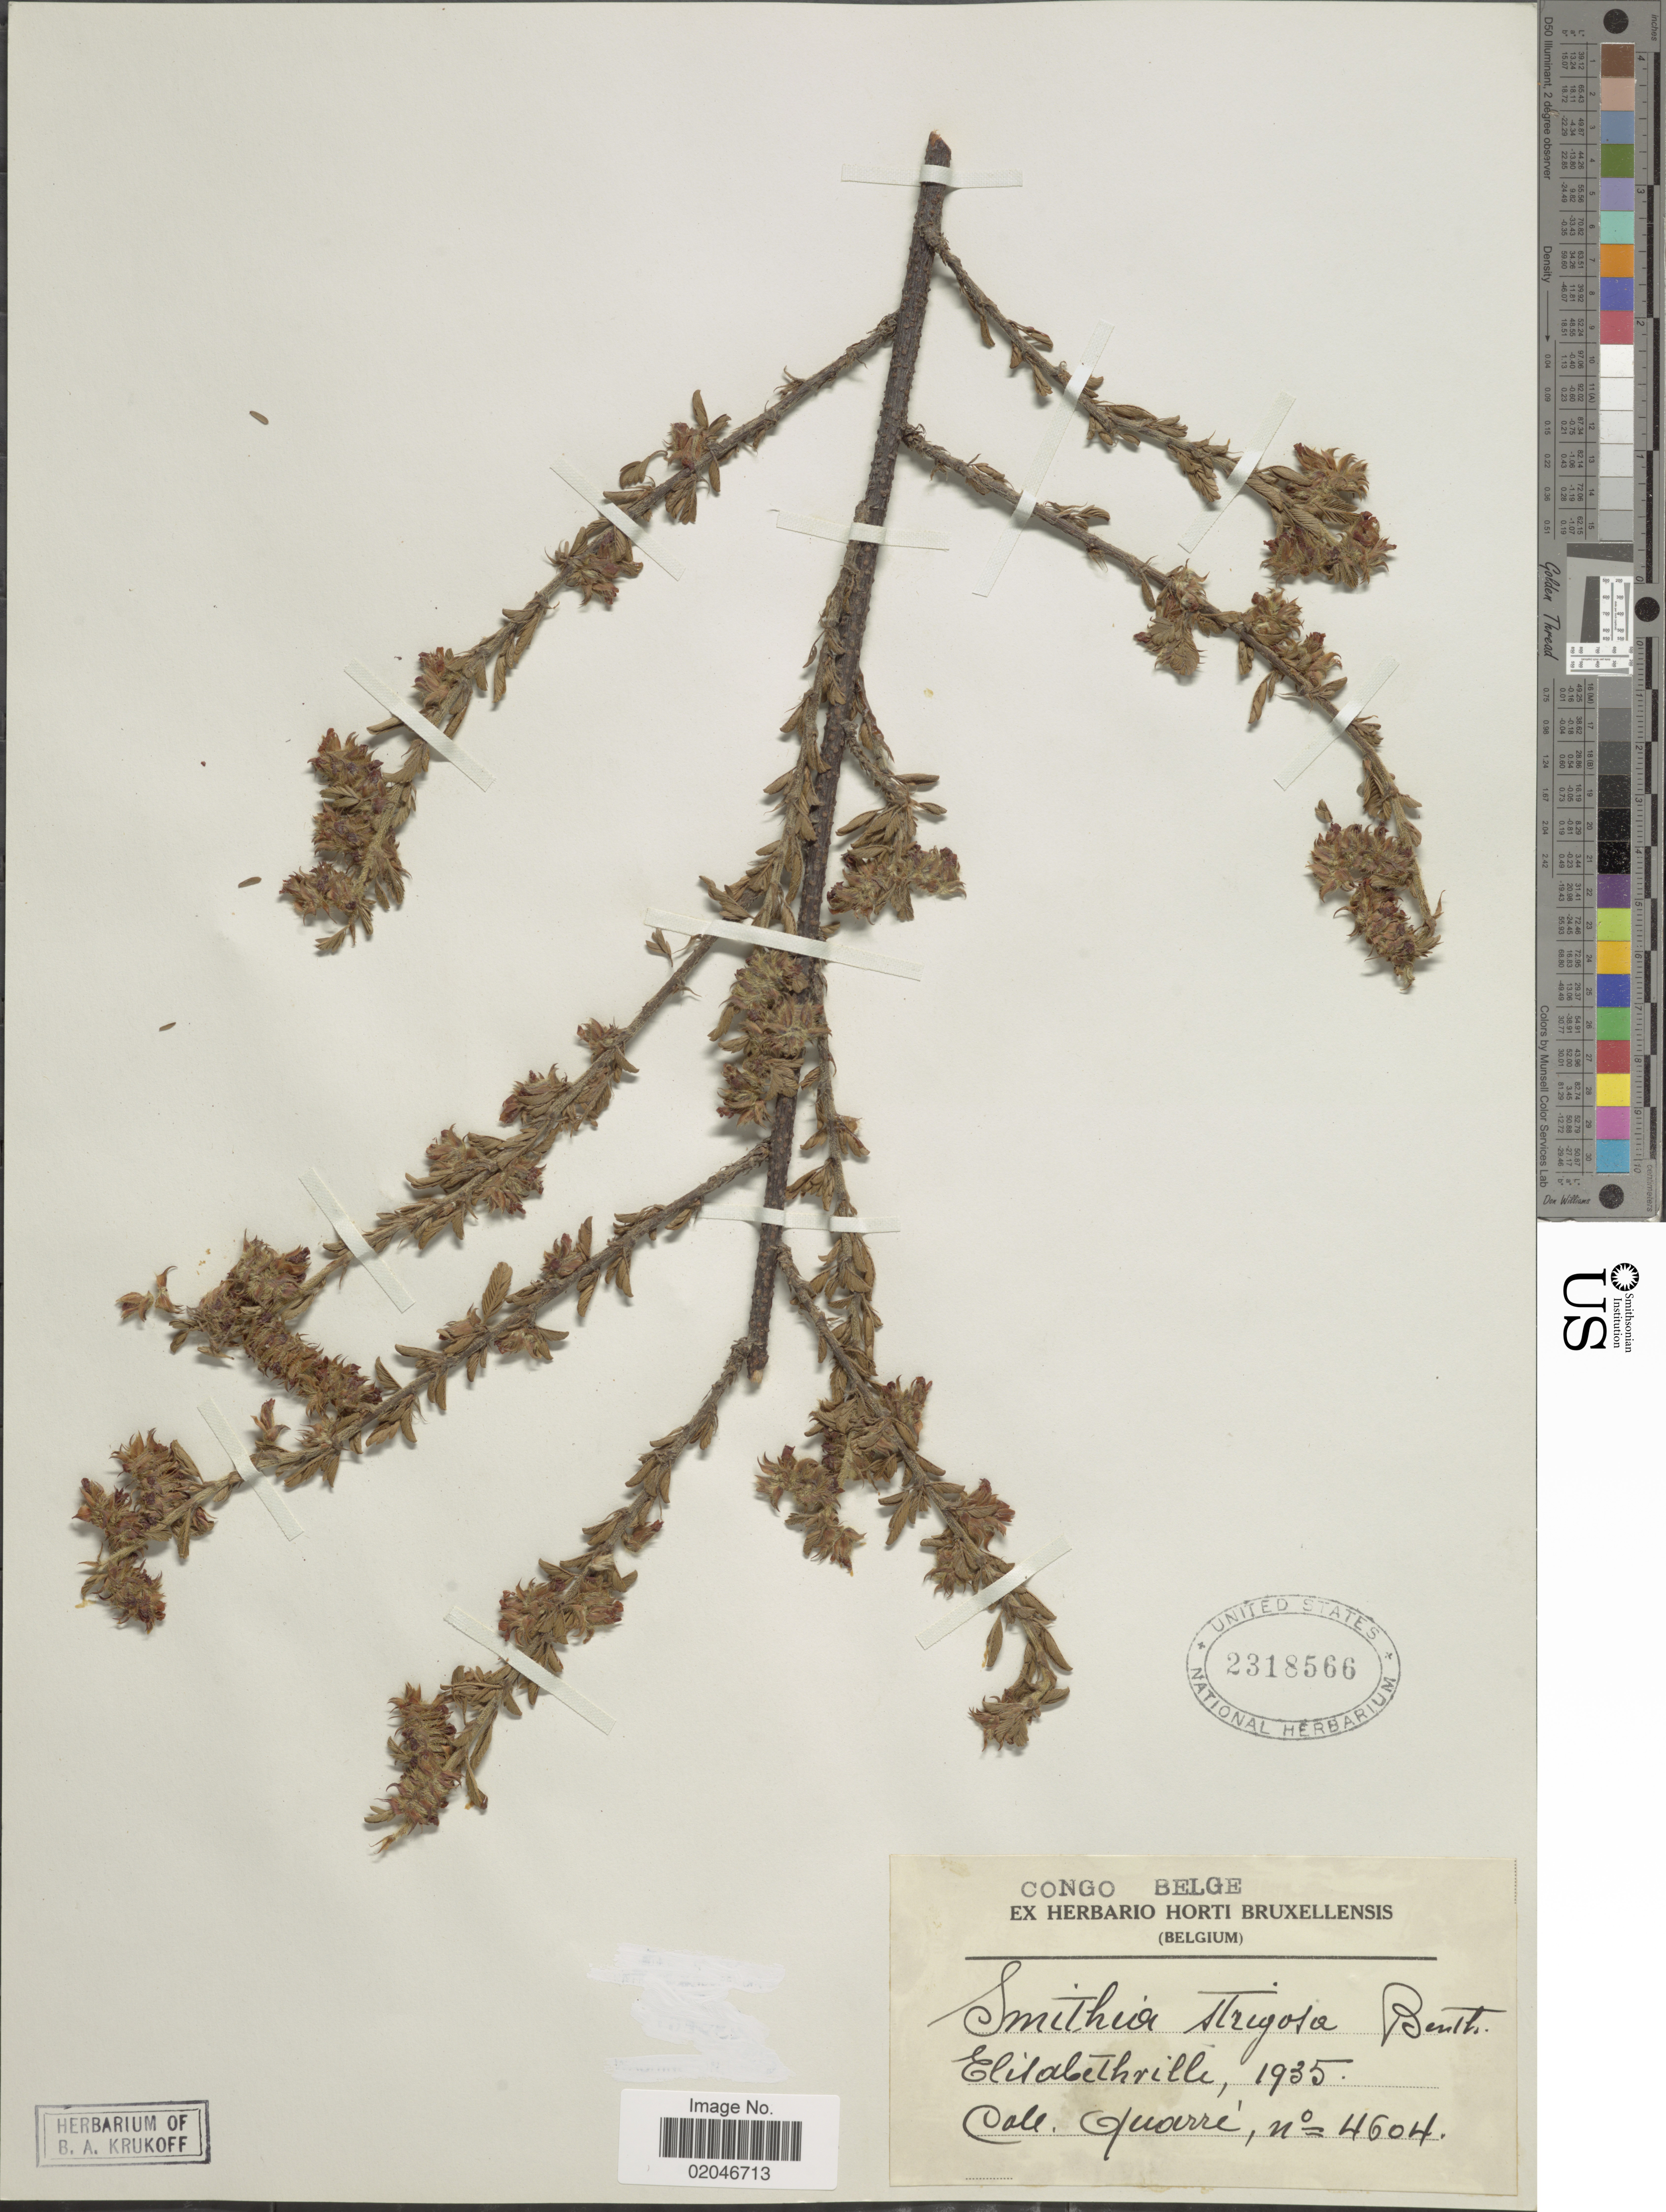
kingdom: Plantae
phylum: Tracheophyta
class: Magnoliopsida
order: Fabales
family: Fabaceae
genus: Kotschya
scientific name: Kotschya strigosa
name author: (Benth.) Dewit & P.A. Duvign.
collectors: -. Quarre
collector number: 4604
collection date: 1935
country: Congo, Democratic Republic of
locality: Congo Belge, Elisabethville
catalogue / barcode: US 2318566